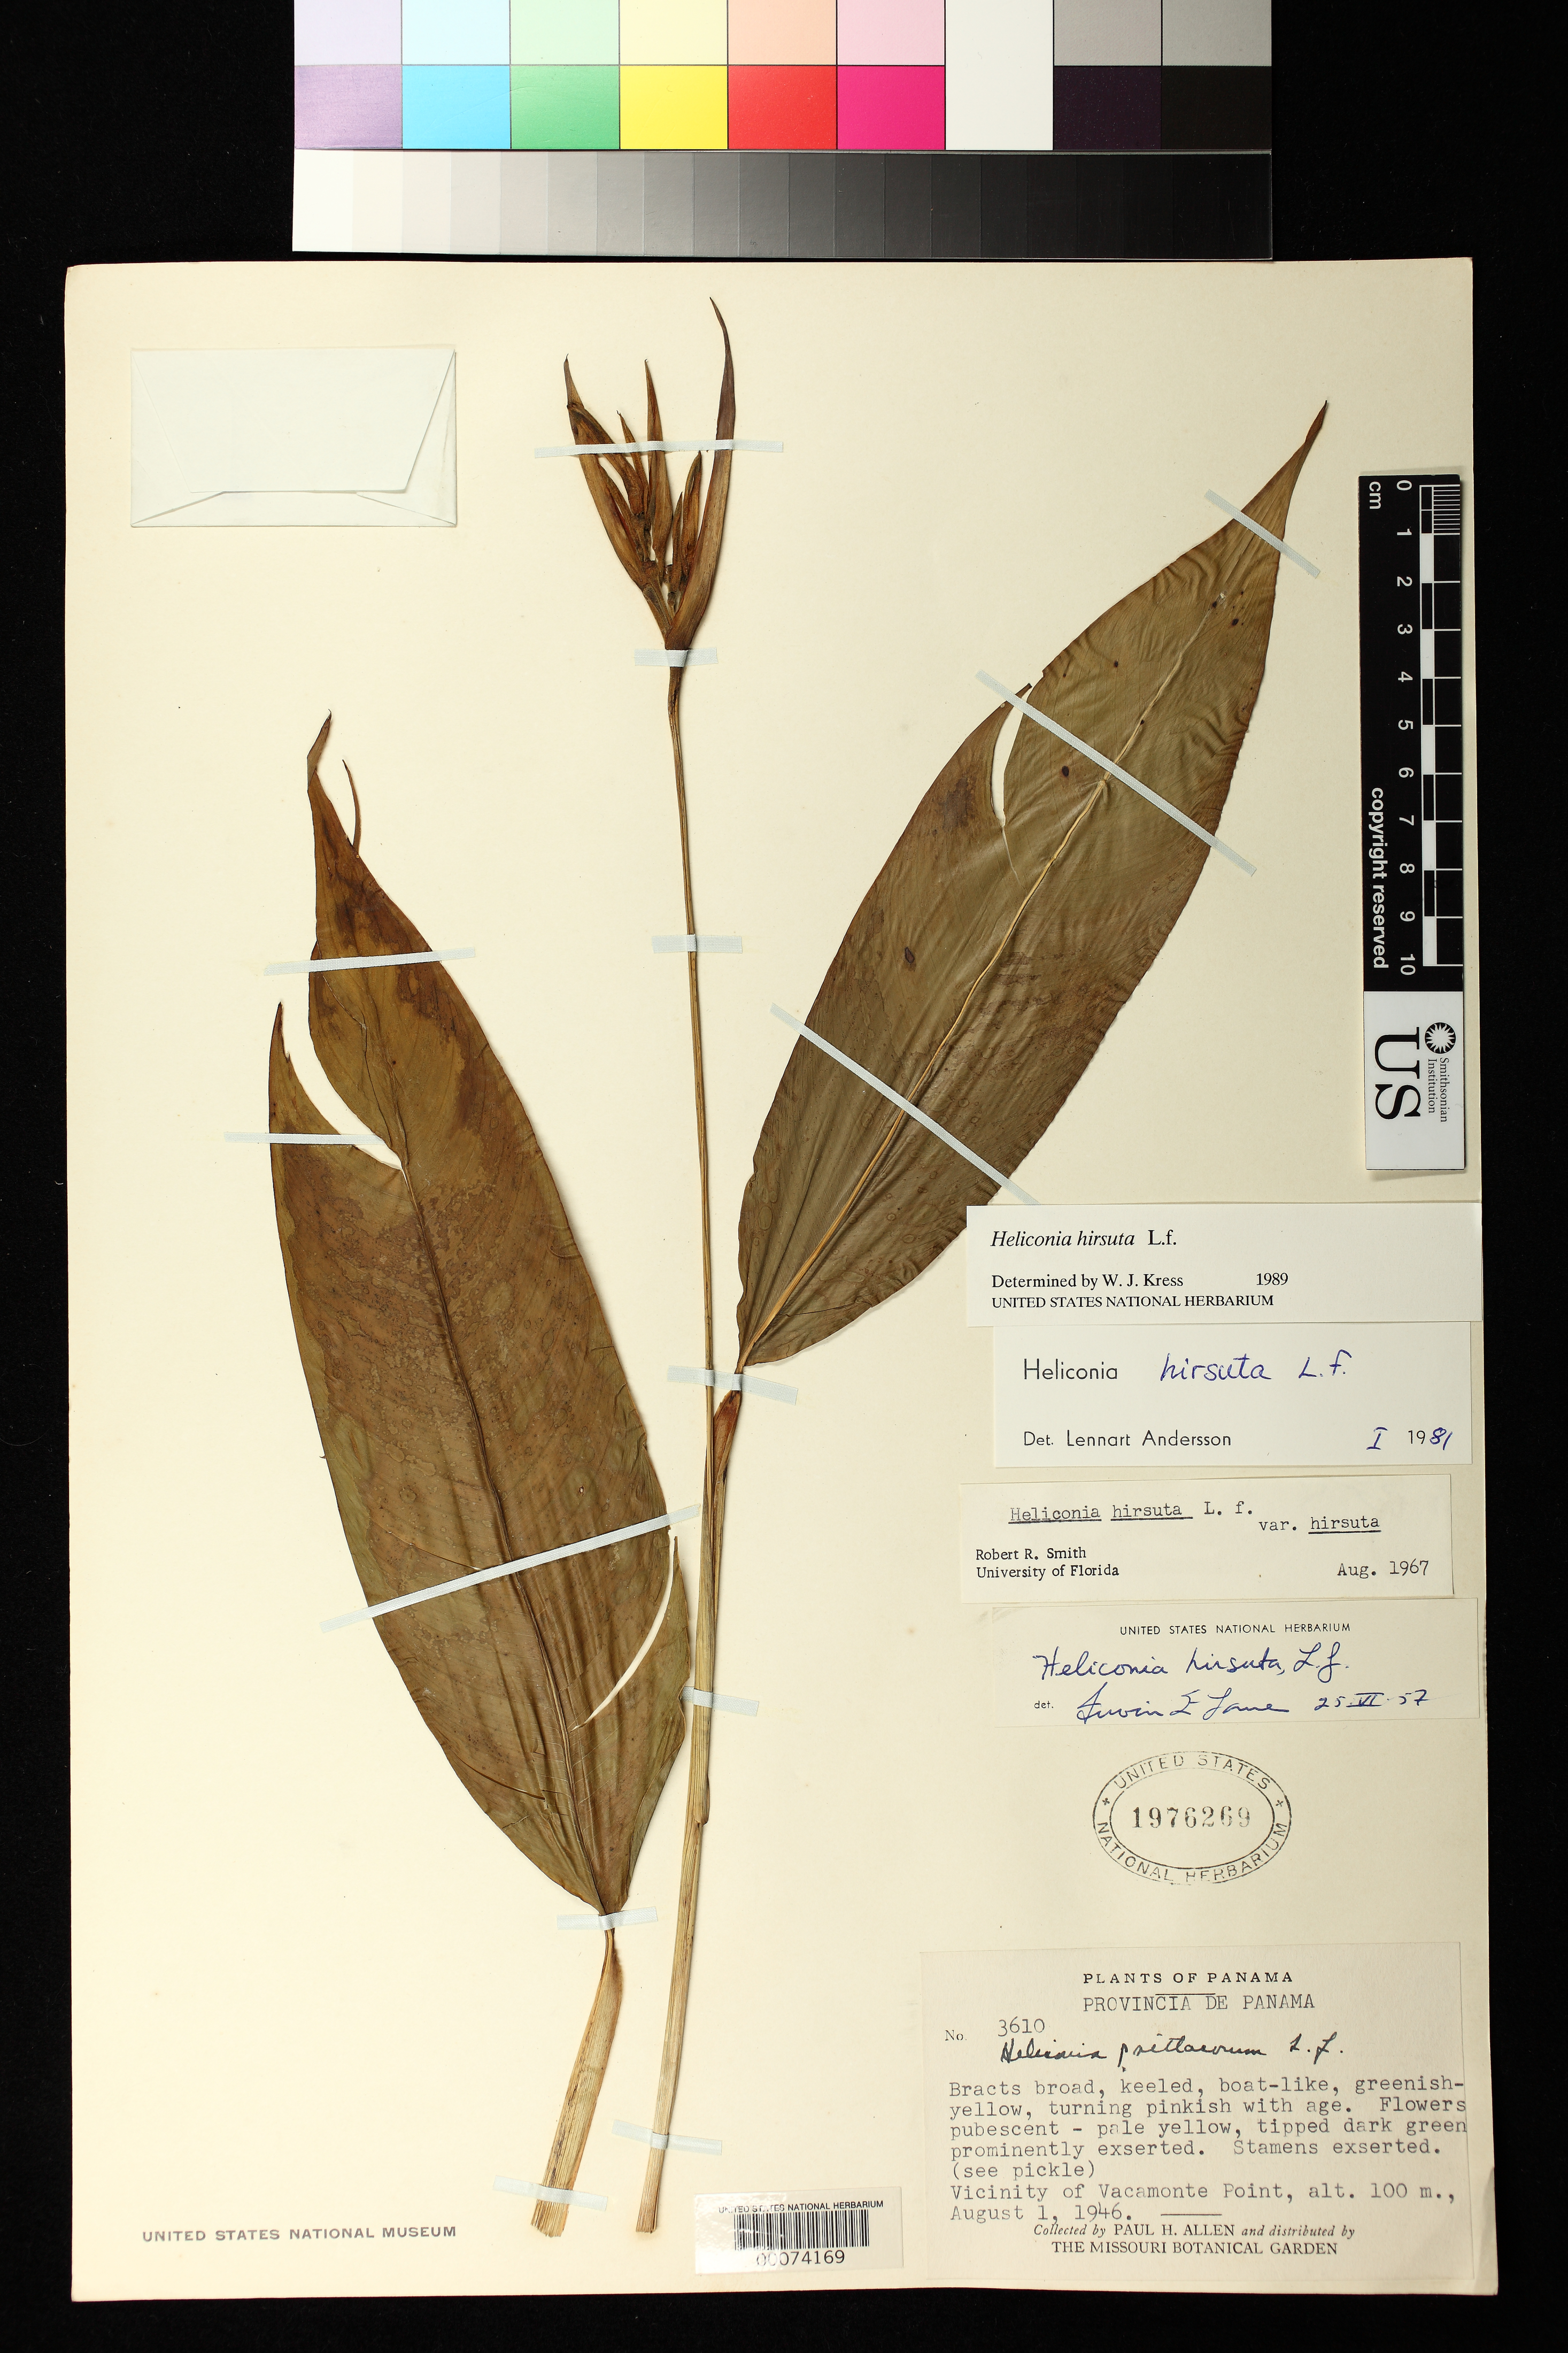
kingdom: Plantae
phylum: Tracheophyta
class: Liliopsida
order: Zingiberales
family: Heliconiaceae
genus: Heliconia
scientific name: Heliconia hirsuta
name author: L. f.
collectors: P. H. Allen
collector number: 3610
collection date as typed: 01 Aug 1946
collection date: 1946-08-01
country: Panama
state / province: Panamá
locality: Vicinity of Vacamonte Point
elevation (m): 100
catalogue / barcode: US 1976269